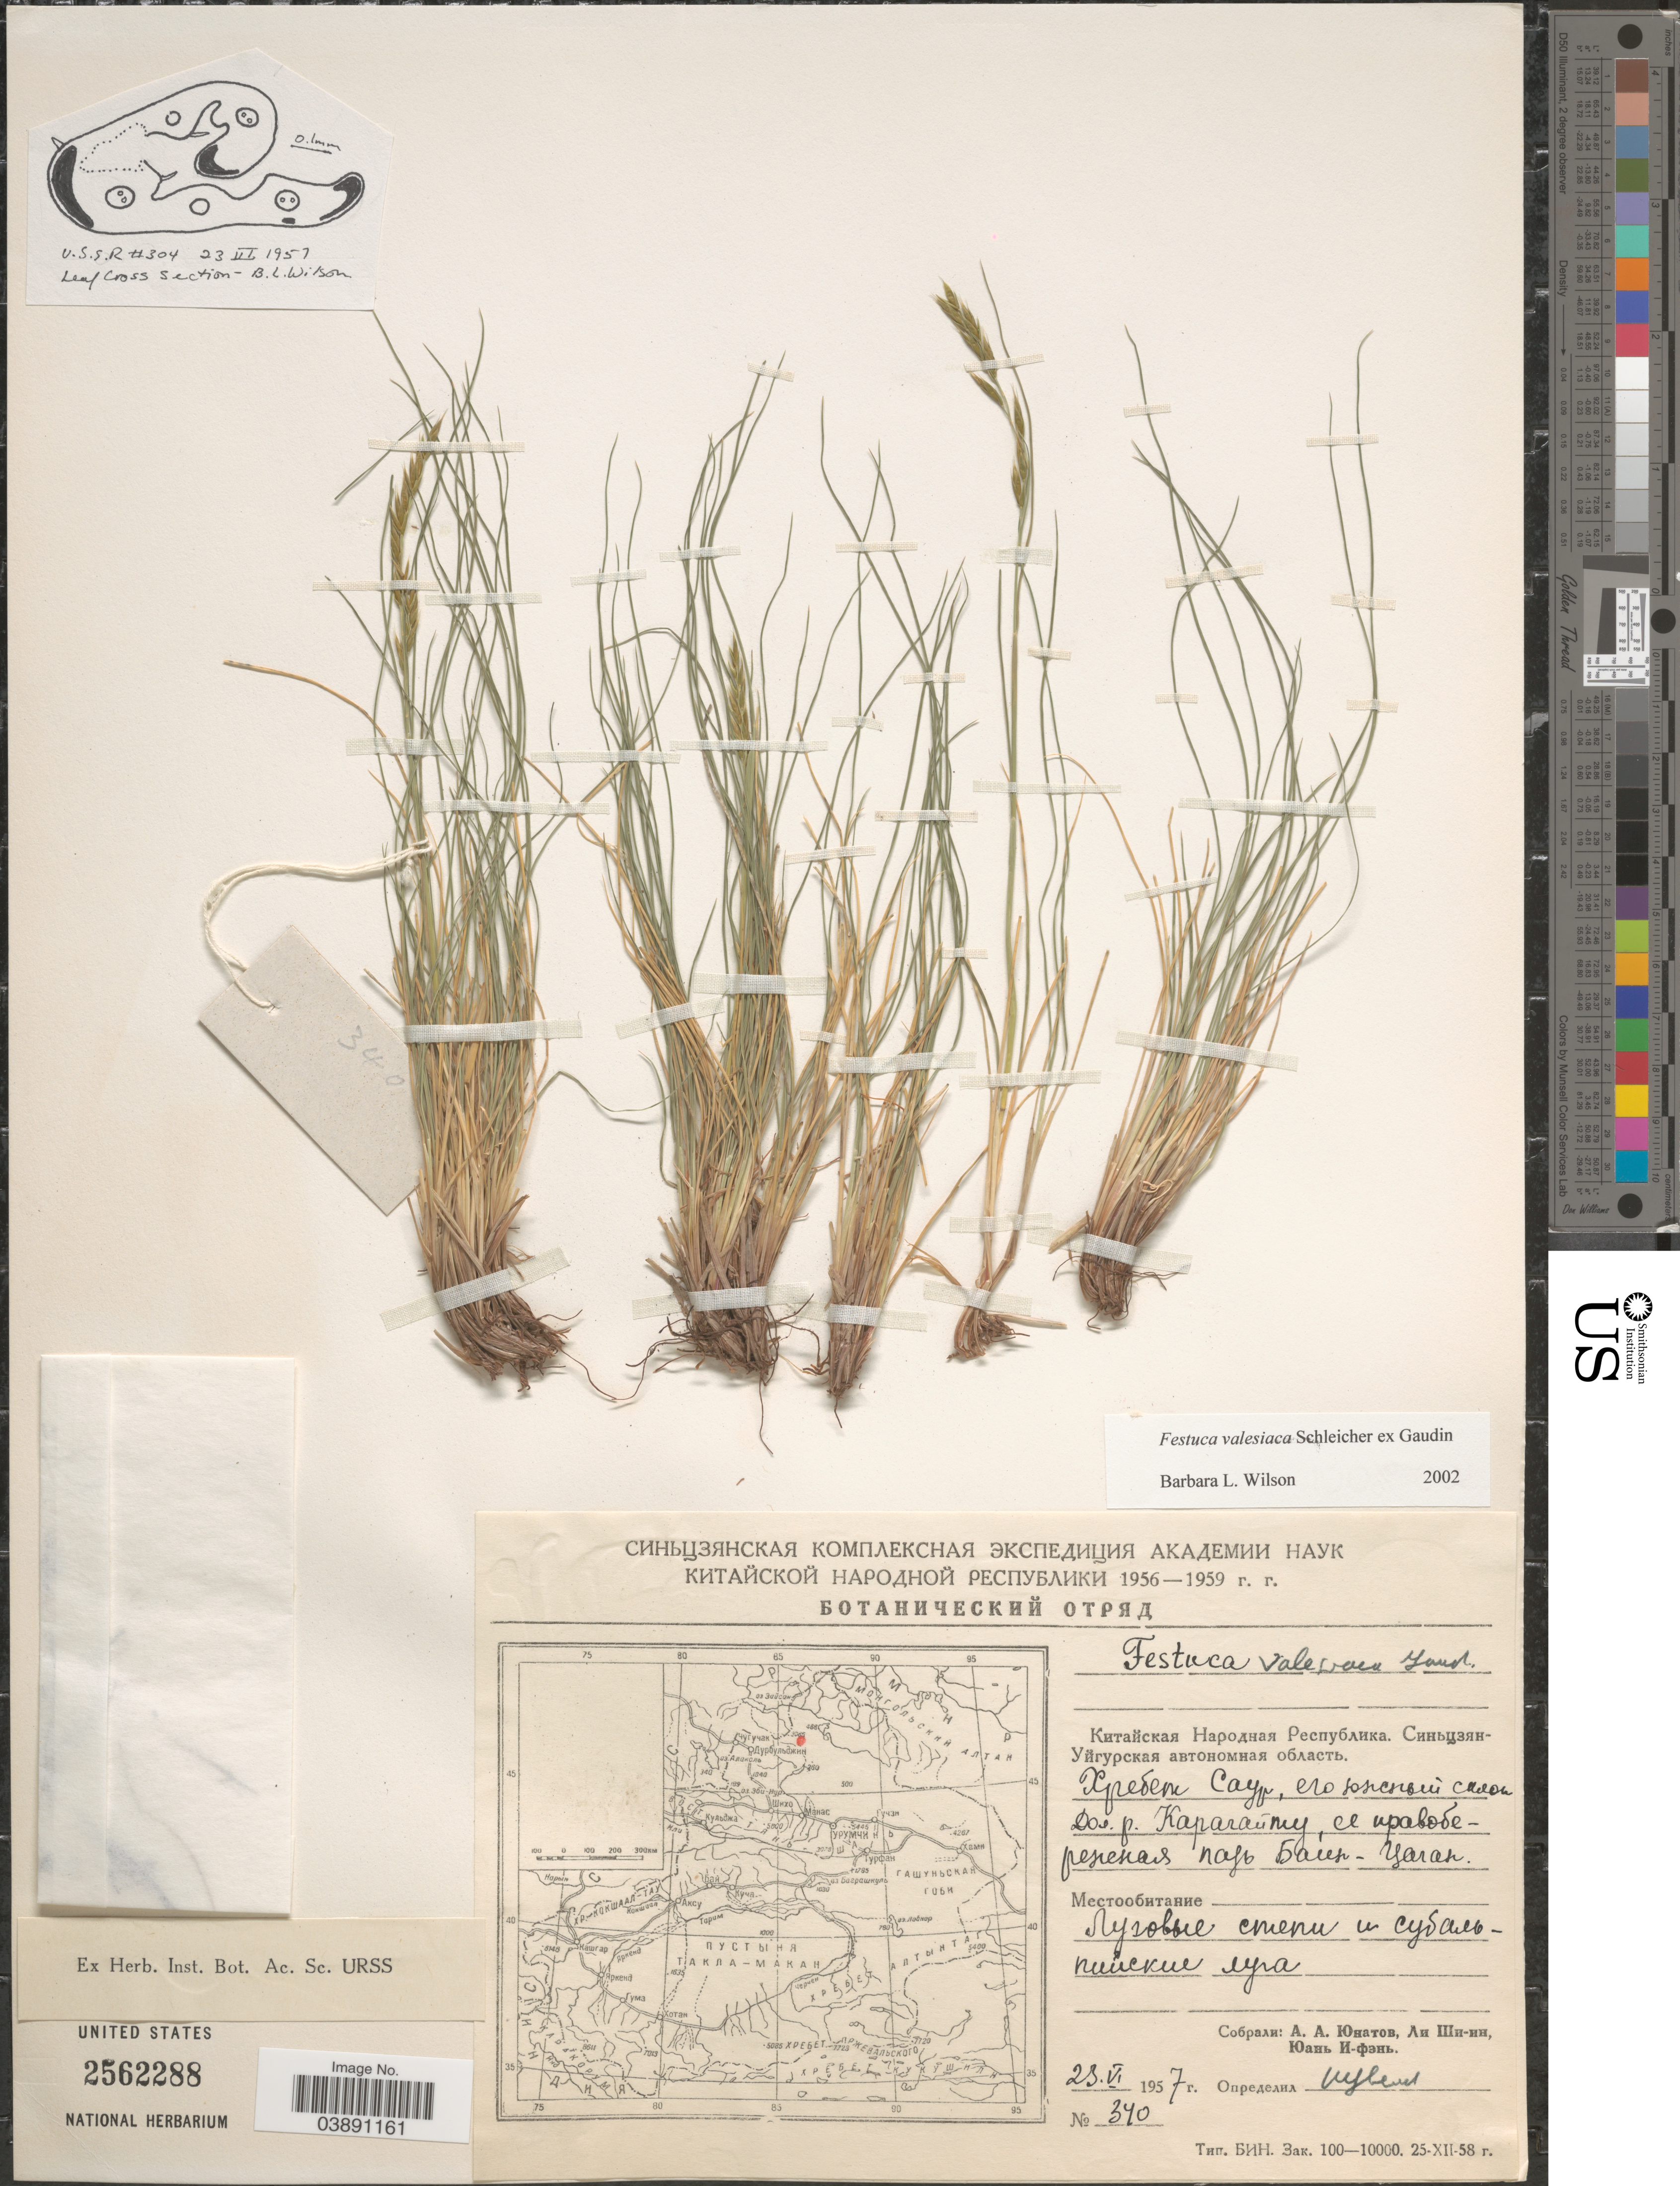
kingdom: Plantae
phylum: Tracheophyta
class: Liliopsida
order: Poales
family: Poaceae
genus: Festuca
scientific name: Festuca valesiaca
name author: Schleich. ex Gaudin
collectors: A. Unatov, Lee Shi-in & Yuan I-fen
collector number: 340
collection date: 1957-07-23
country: China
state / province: Xinjiang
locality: South slope of Saur Ridge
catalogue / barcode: US 2562288